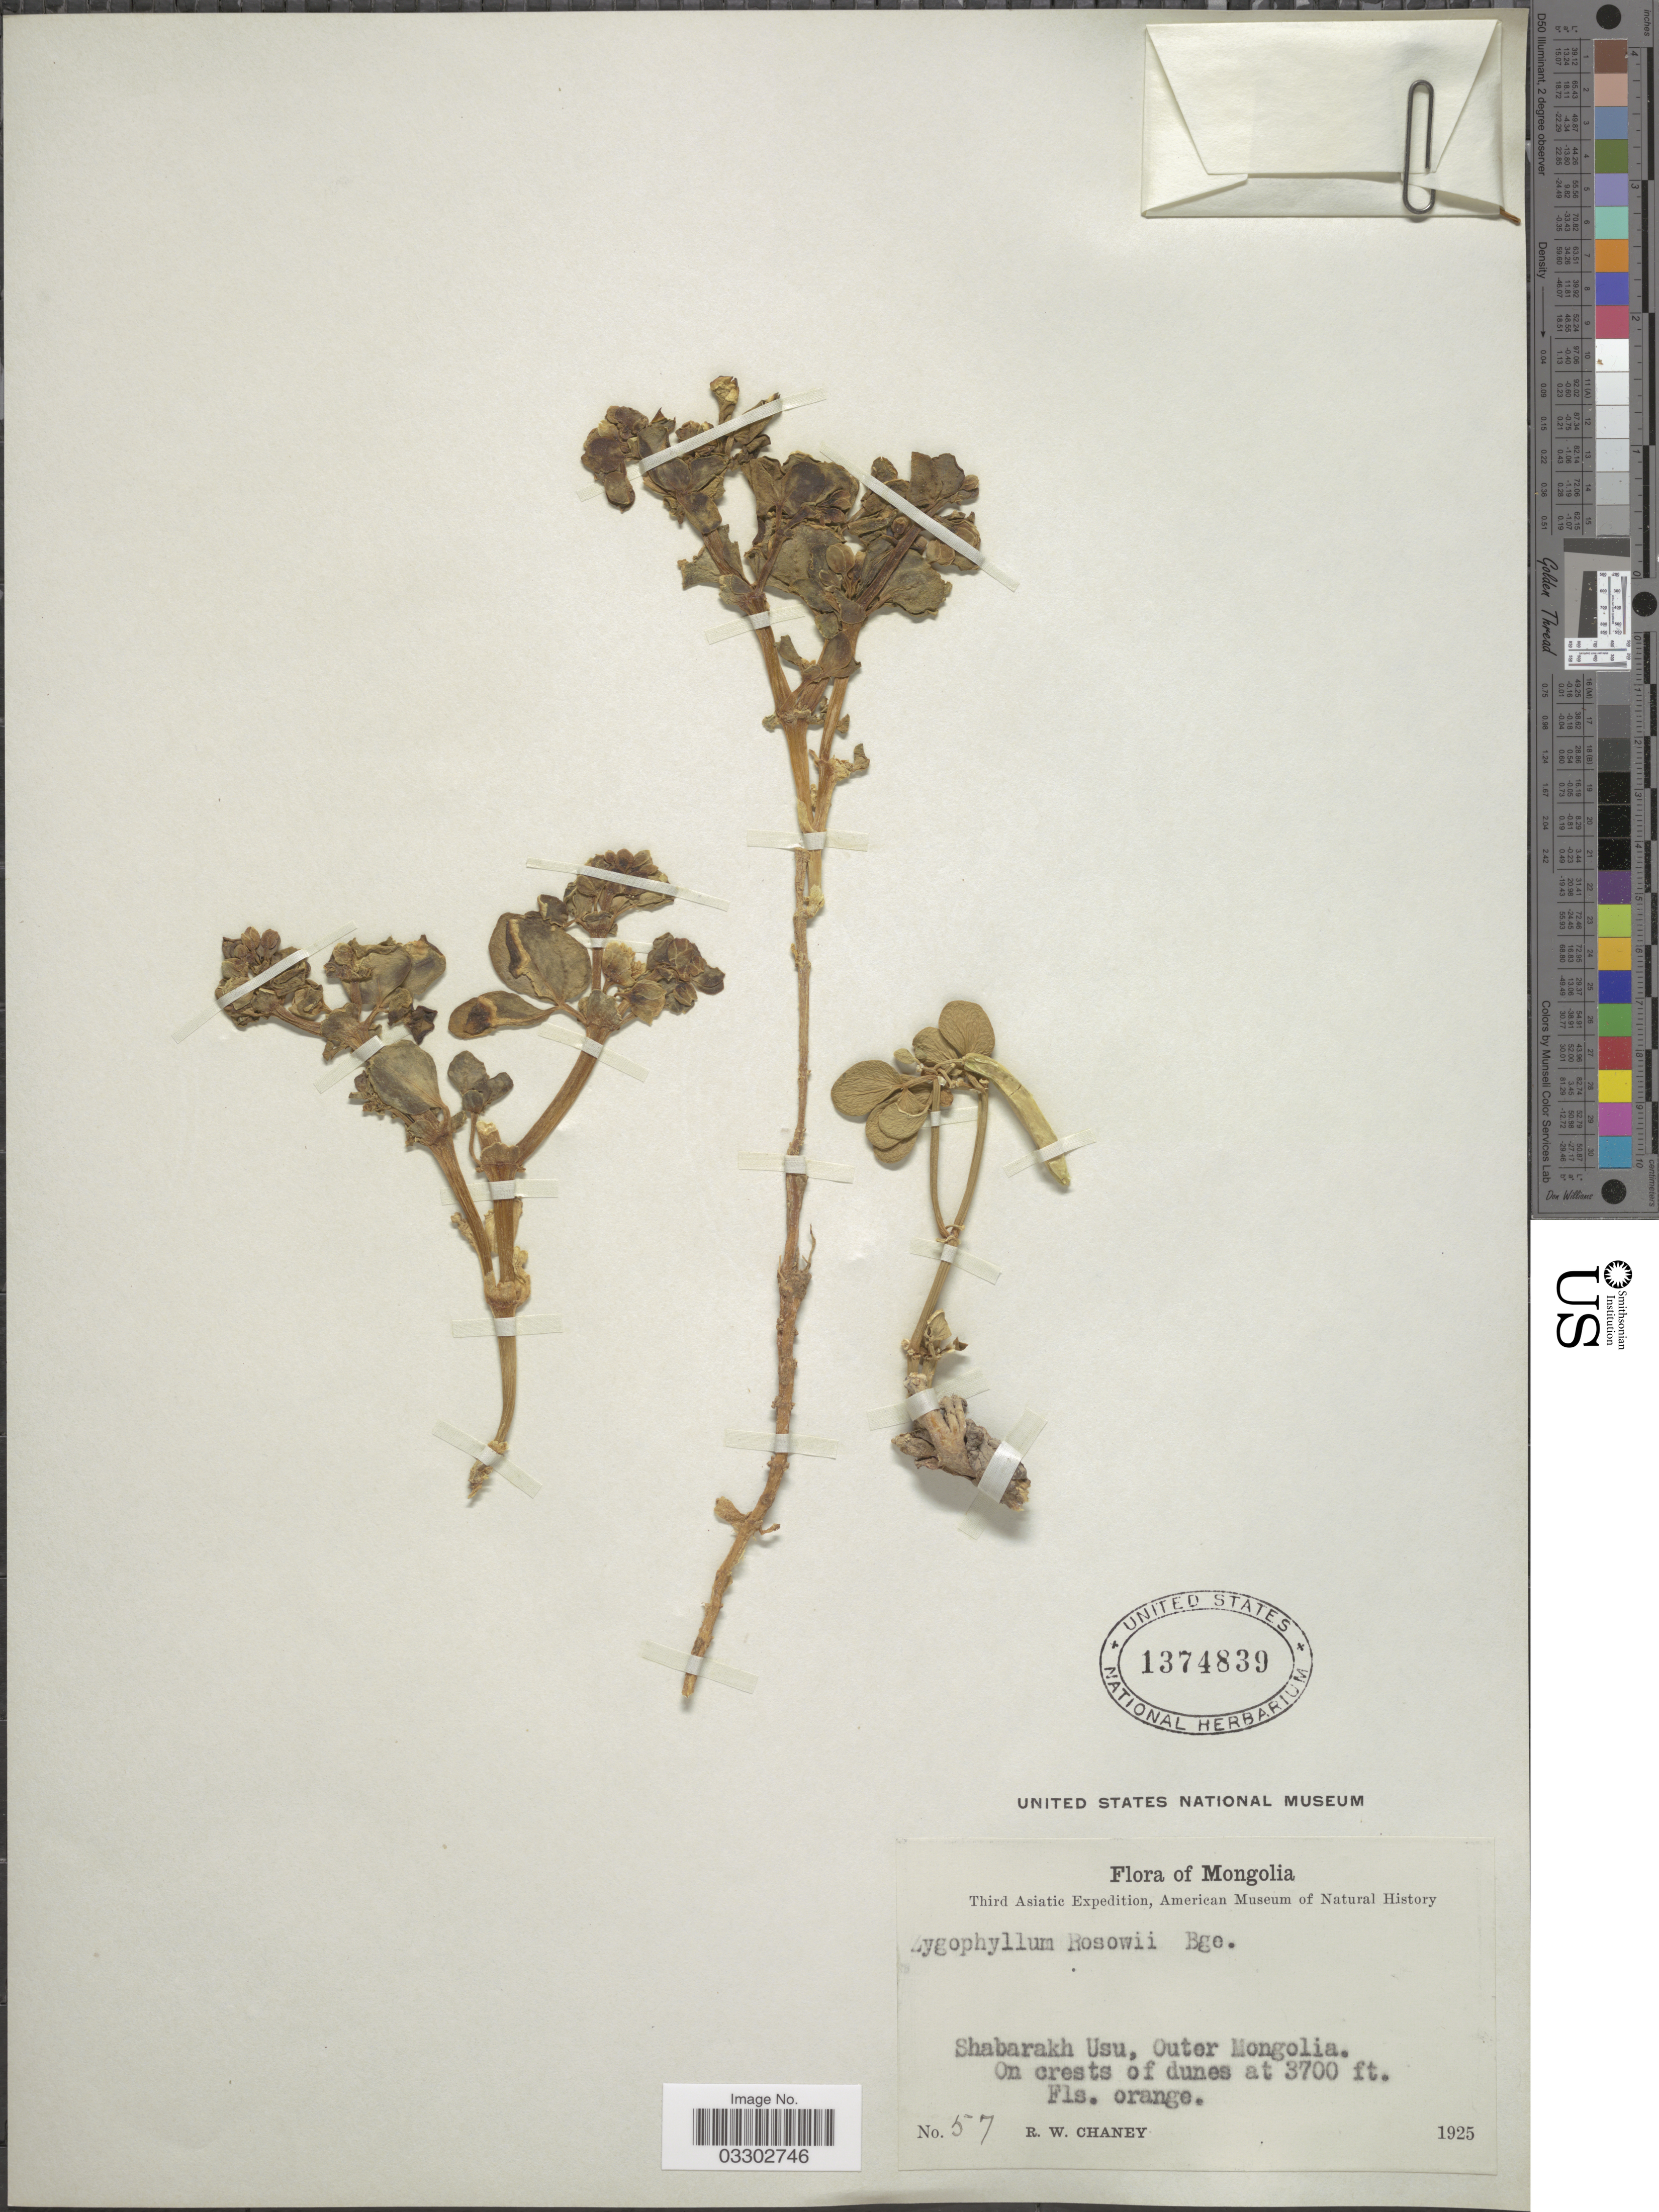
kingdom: Plantae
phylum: Tracheophyta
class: Magnoliopsida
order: Zygophyllales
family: Zygophyllaceae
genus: Zygophyllum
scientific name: Zygophyllum rosowii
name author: Bunge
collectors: R. Chaney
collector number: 57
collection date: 1925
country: Mongolia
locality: Shabarakh Usu, Outer Mongolia.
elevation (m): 1128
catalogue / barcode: US 1374839